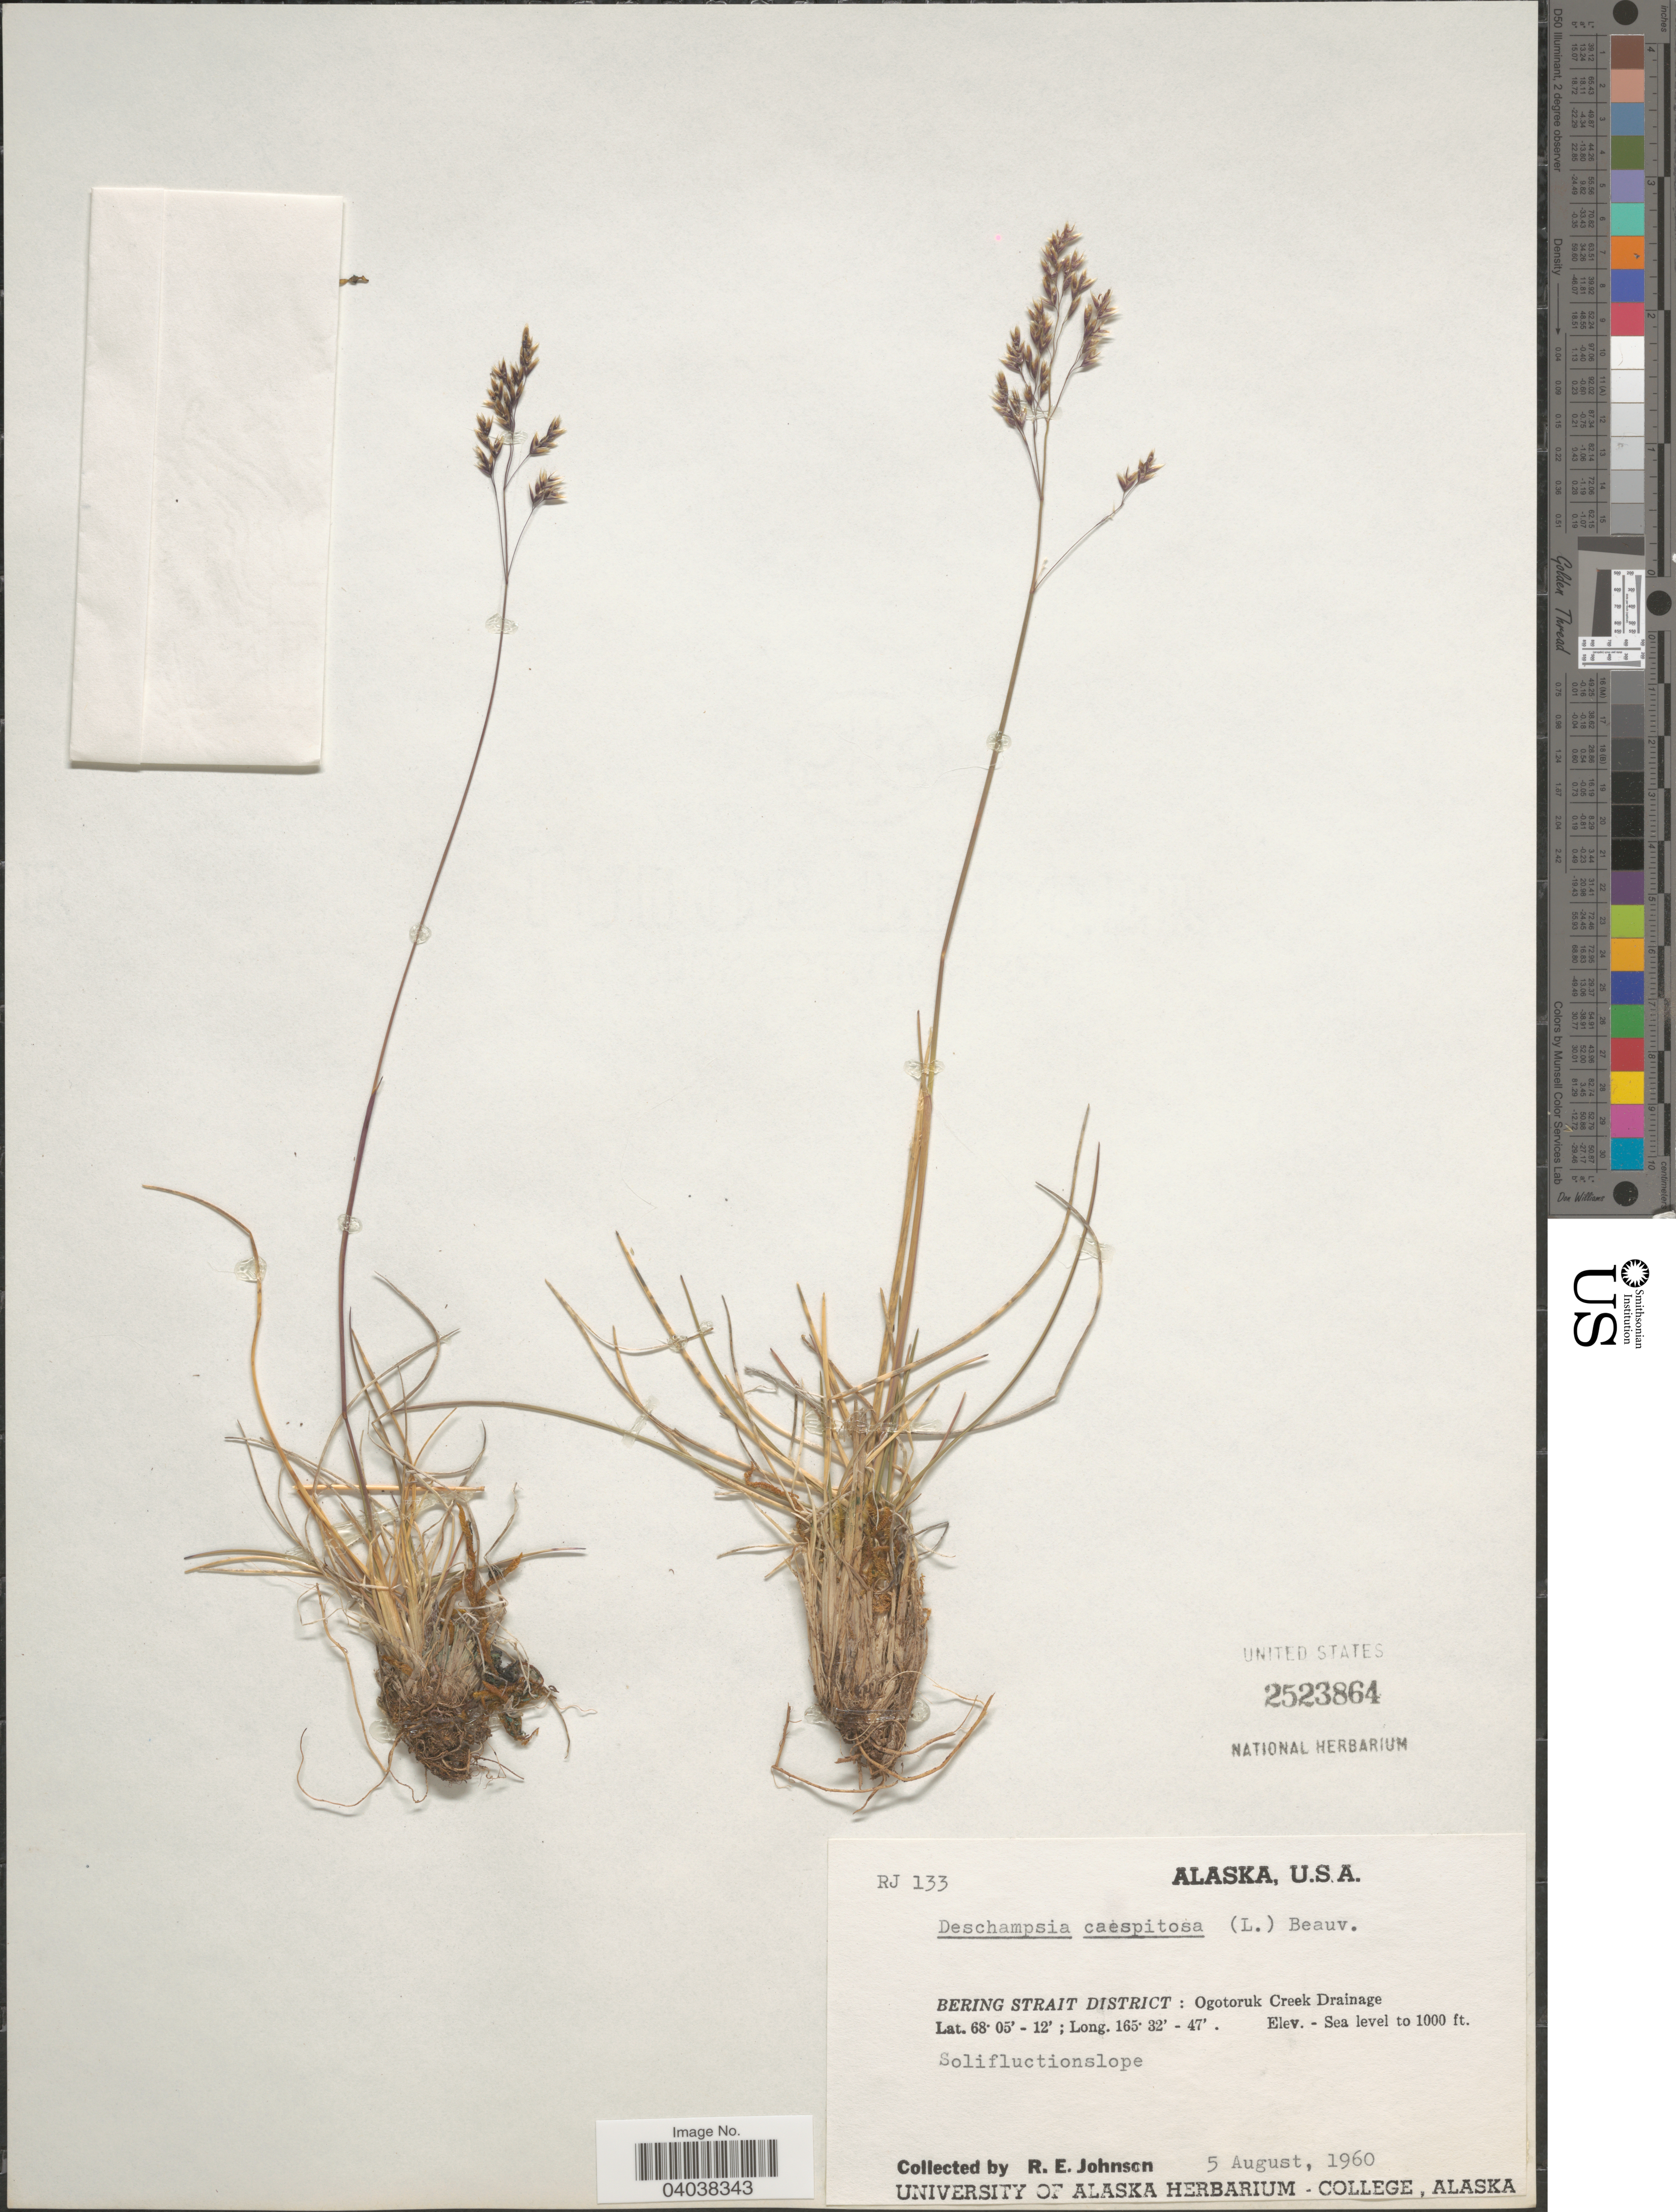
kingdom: Plantae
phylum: Tracheophyta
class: Liliopsida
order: Poales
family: Poaceae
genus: Deschampsia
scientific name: Deschampsia cespitosa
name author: (L.) P. Beauv.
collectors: R. Johnson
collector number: RJ 133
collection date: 1960-08-05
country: United States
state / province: Alaska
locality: Bering Strait District: Ogotoruk Creek Drainage.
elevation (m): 0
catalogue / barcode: US 2523864